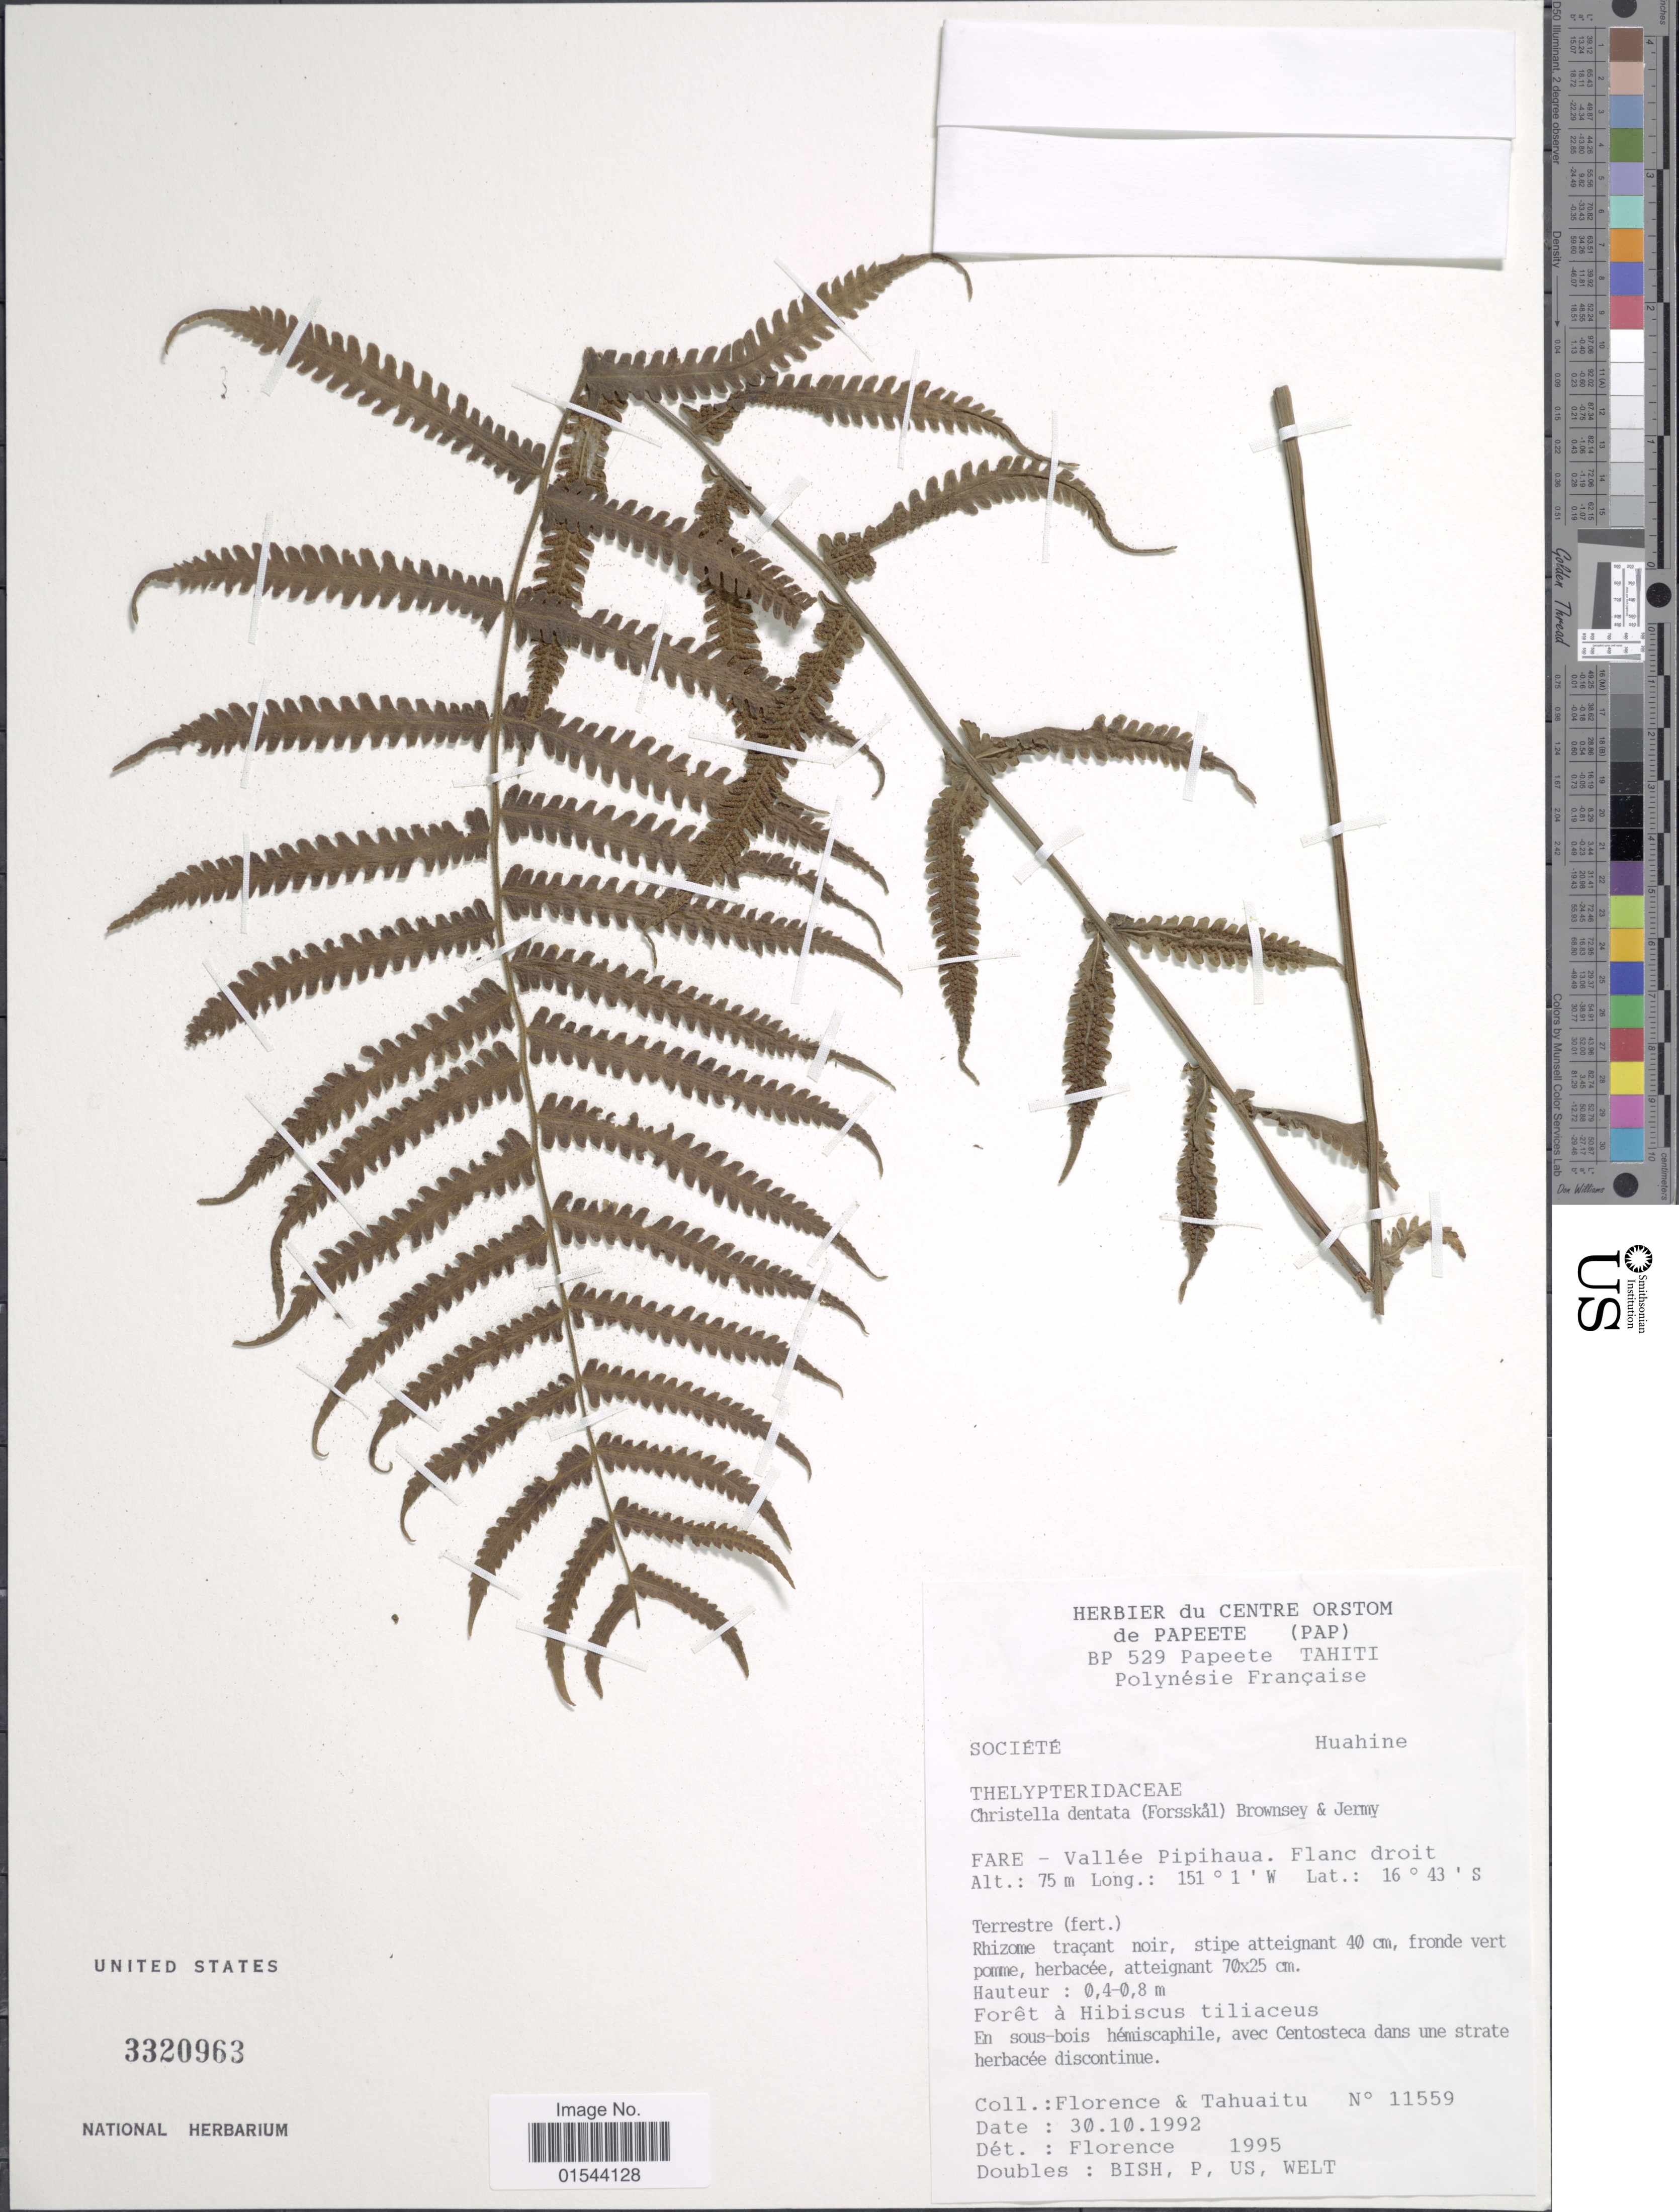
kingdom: Plantae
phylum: Tracheophyta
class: Polypodiopsida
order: Polypodiales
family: Thelypteridaceae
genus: Christella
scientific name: Christella dentata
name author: (Forssk.) Brownsey & Jermy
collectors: -. Florence & -. Tahuaitu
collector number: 11559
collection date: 1992-10-30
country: French Polynesia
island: Huahine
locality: Fare - Vallée Pipihaua. Flanc droit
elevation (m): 75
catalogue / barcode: US 3320963